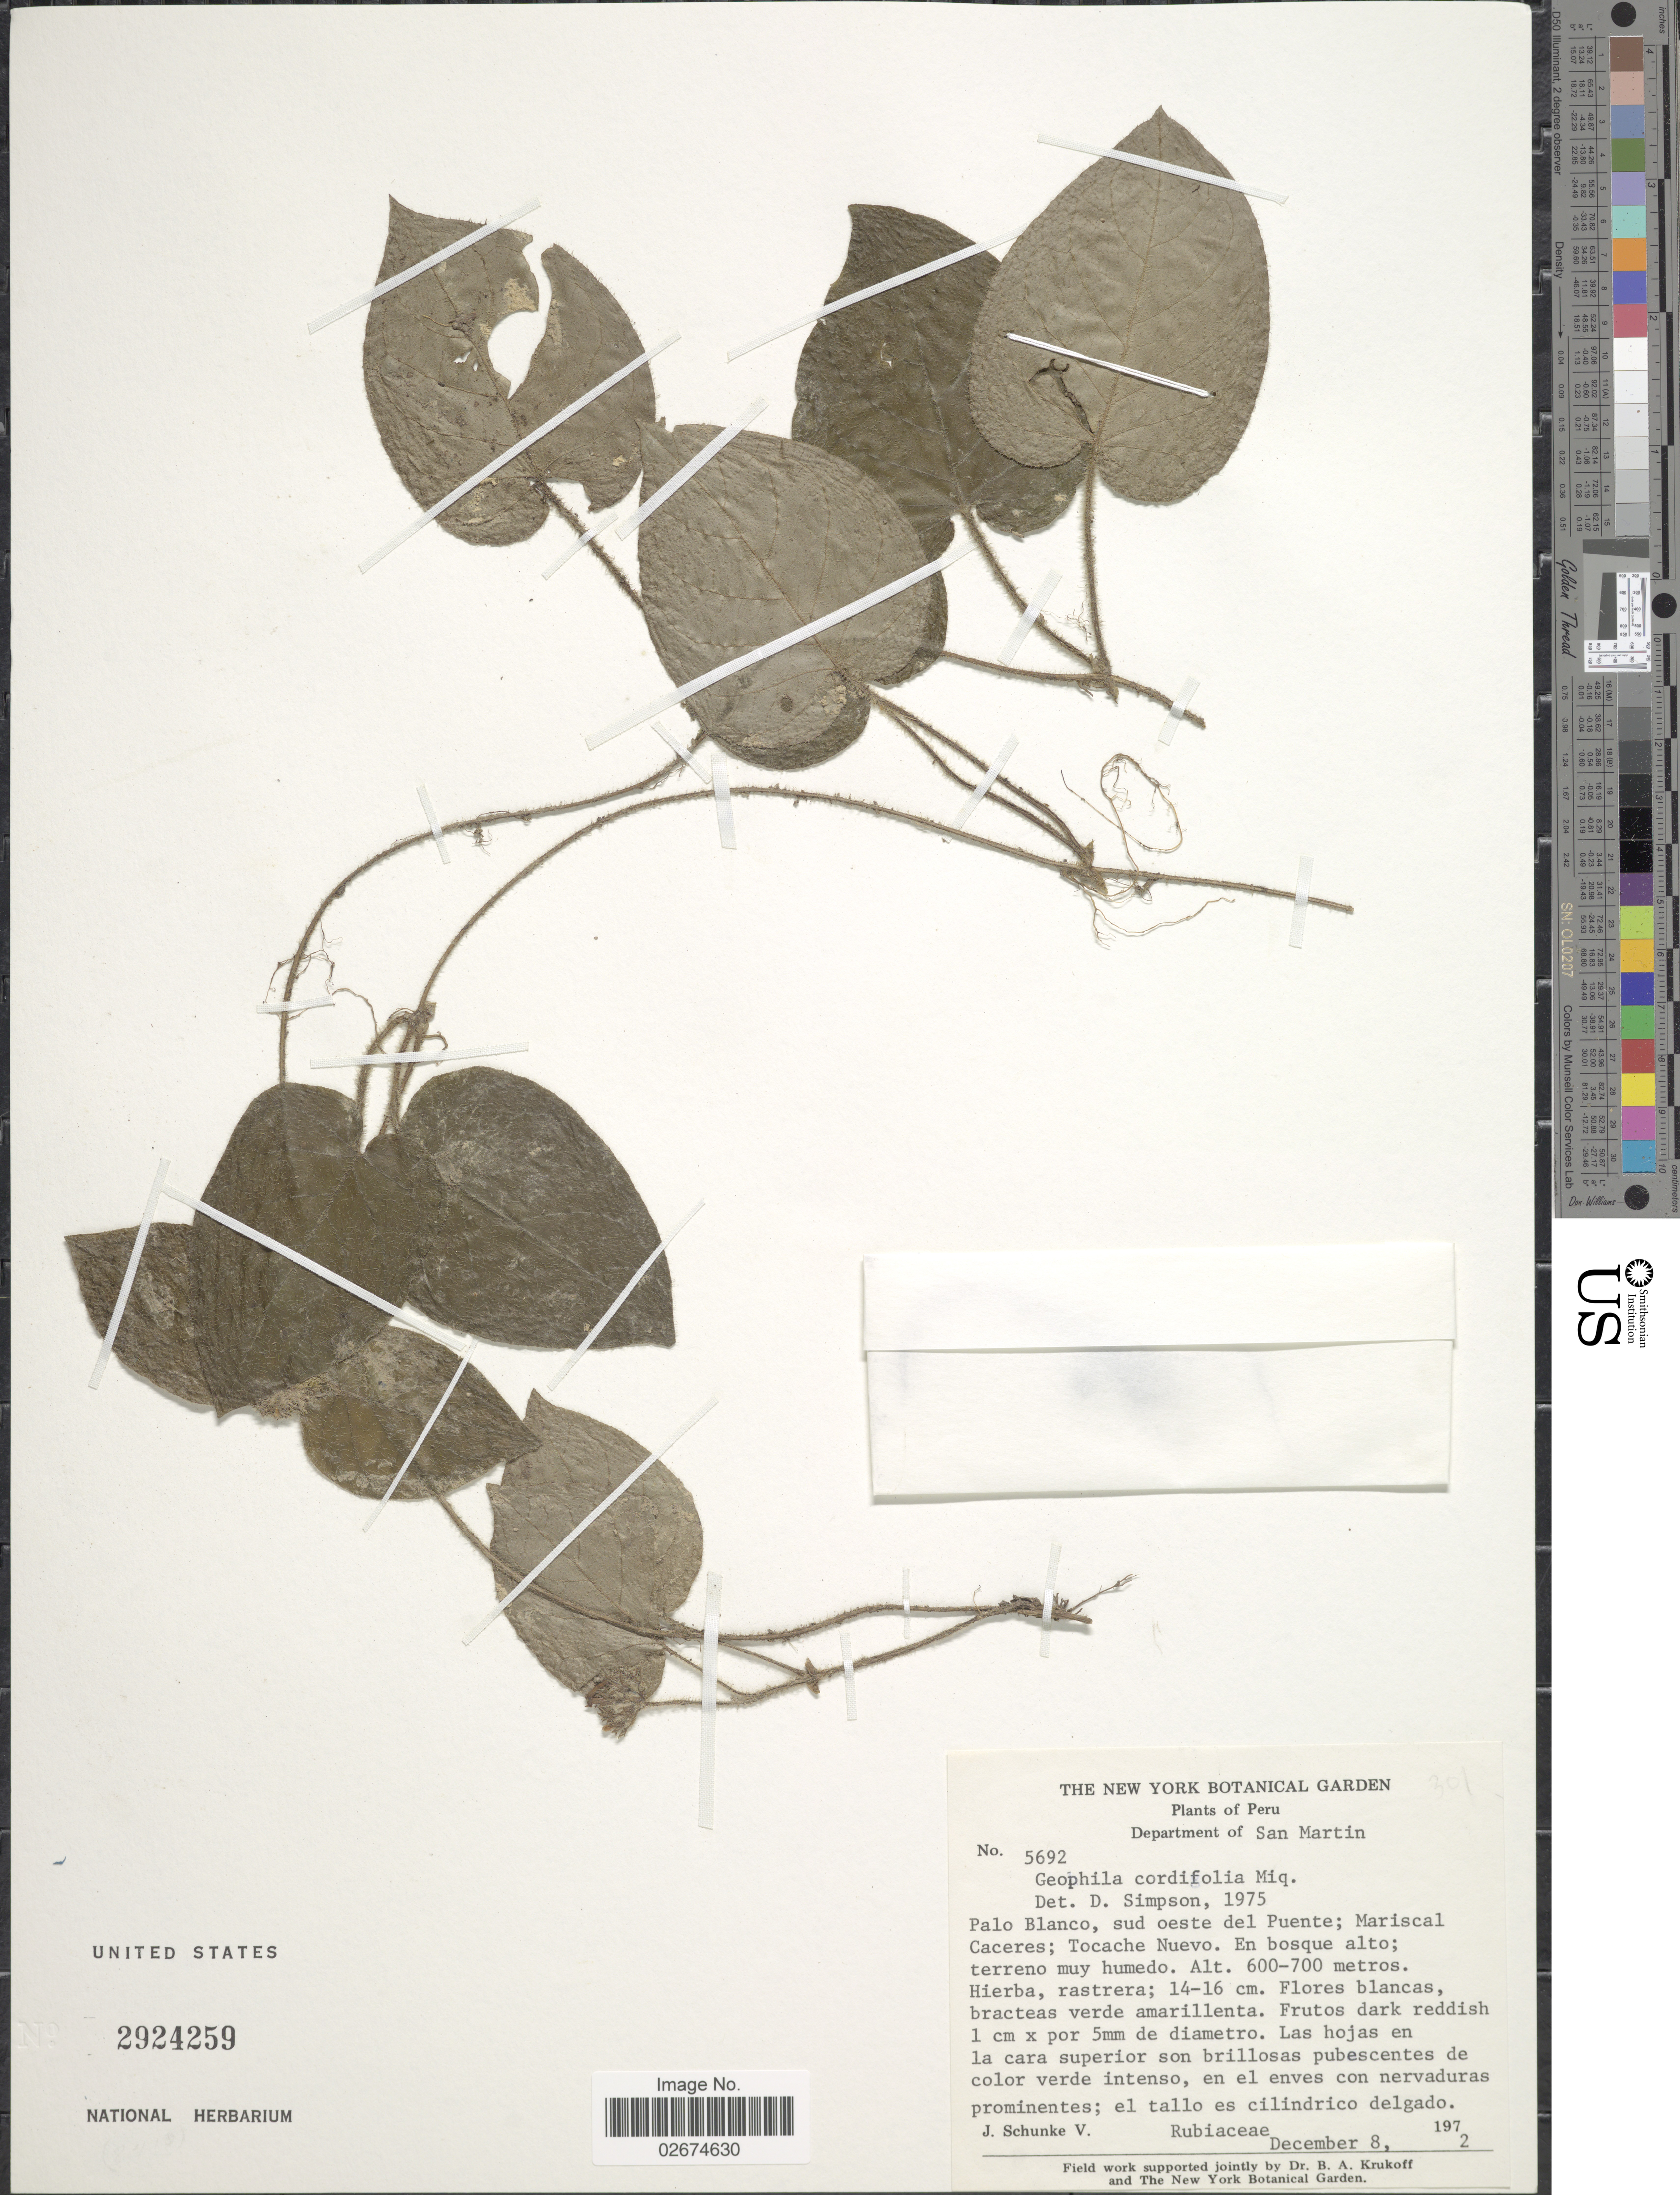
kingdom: Plantae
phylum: Tracheophyta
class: Magnoliopsida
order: Gentianales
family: Rubiaceae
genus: Geophila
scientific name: Geophila cordifolia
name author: Miq.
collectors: J. Schunke Vigo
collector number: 5692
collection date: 1972-12-08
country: Peru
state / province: San Martín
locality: Palo Blanco, sud oeste del Puente, Mariscal Caceres, Tocache Nuevo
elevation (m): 600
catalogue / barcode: US 2924259